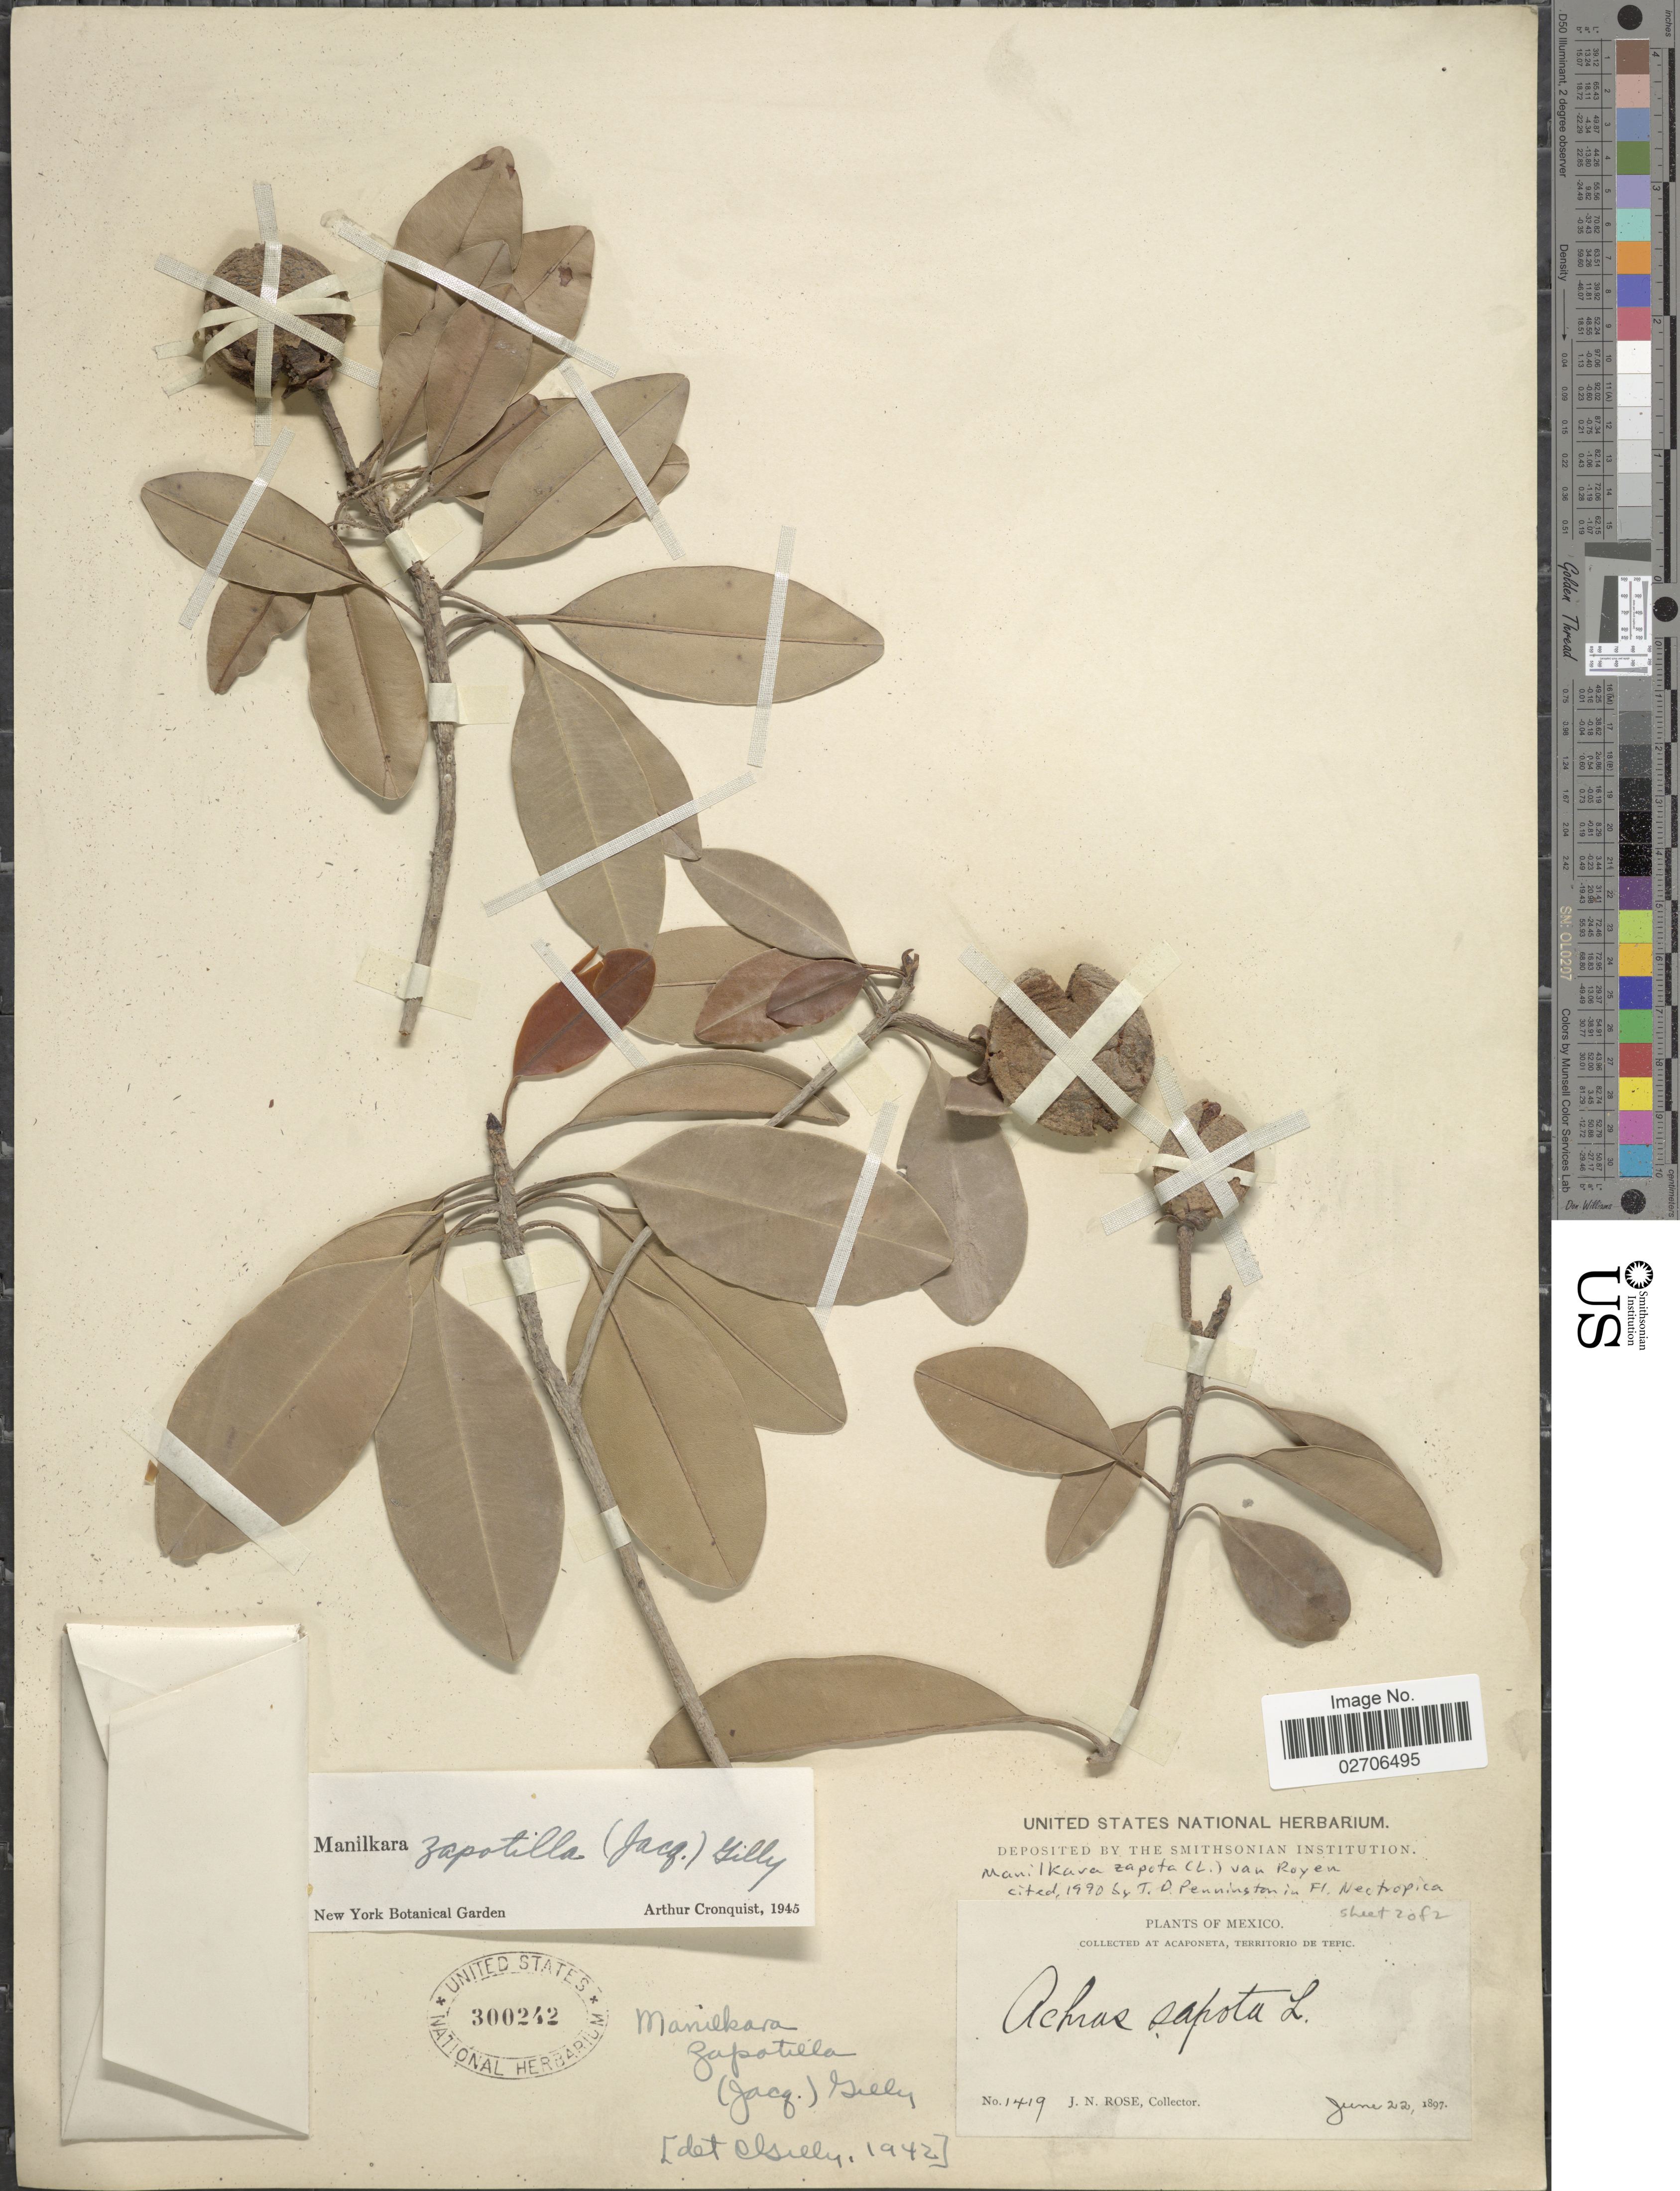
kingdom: Plantae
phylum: Tracheophyta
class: Magnoliopsida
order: Ericales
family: Sapotaceae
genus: Manilkara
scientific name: Manilkara zapota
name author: (L.) P. Royen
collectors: J. N. Rose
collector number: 1419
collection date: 1897-06-22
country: Mexico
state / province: Nayarit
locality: At Acaponeta, Territorio de Tepic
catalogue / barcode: US 300242